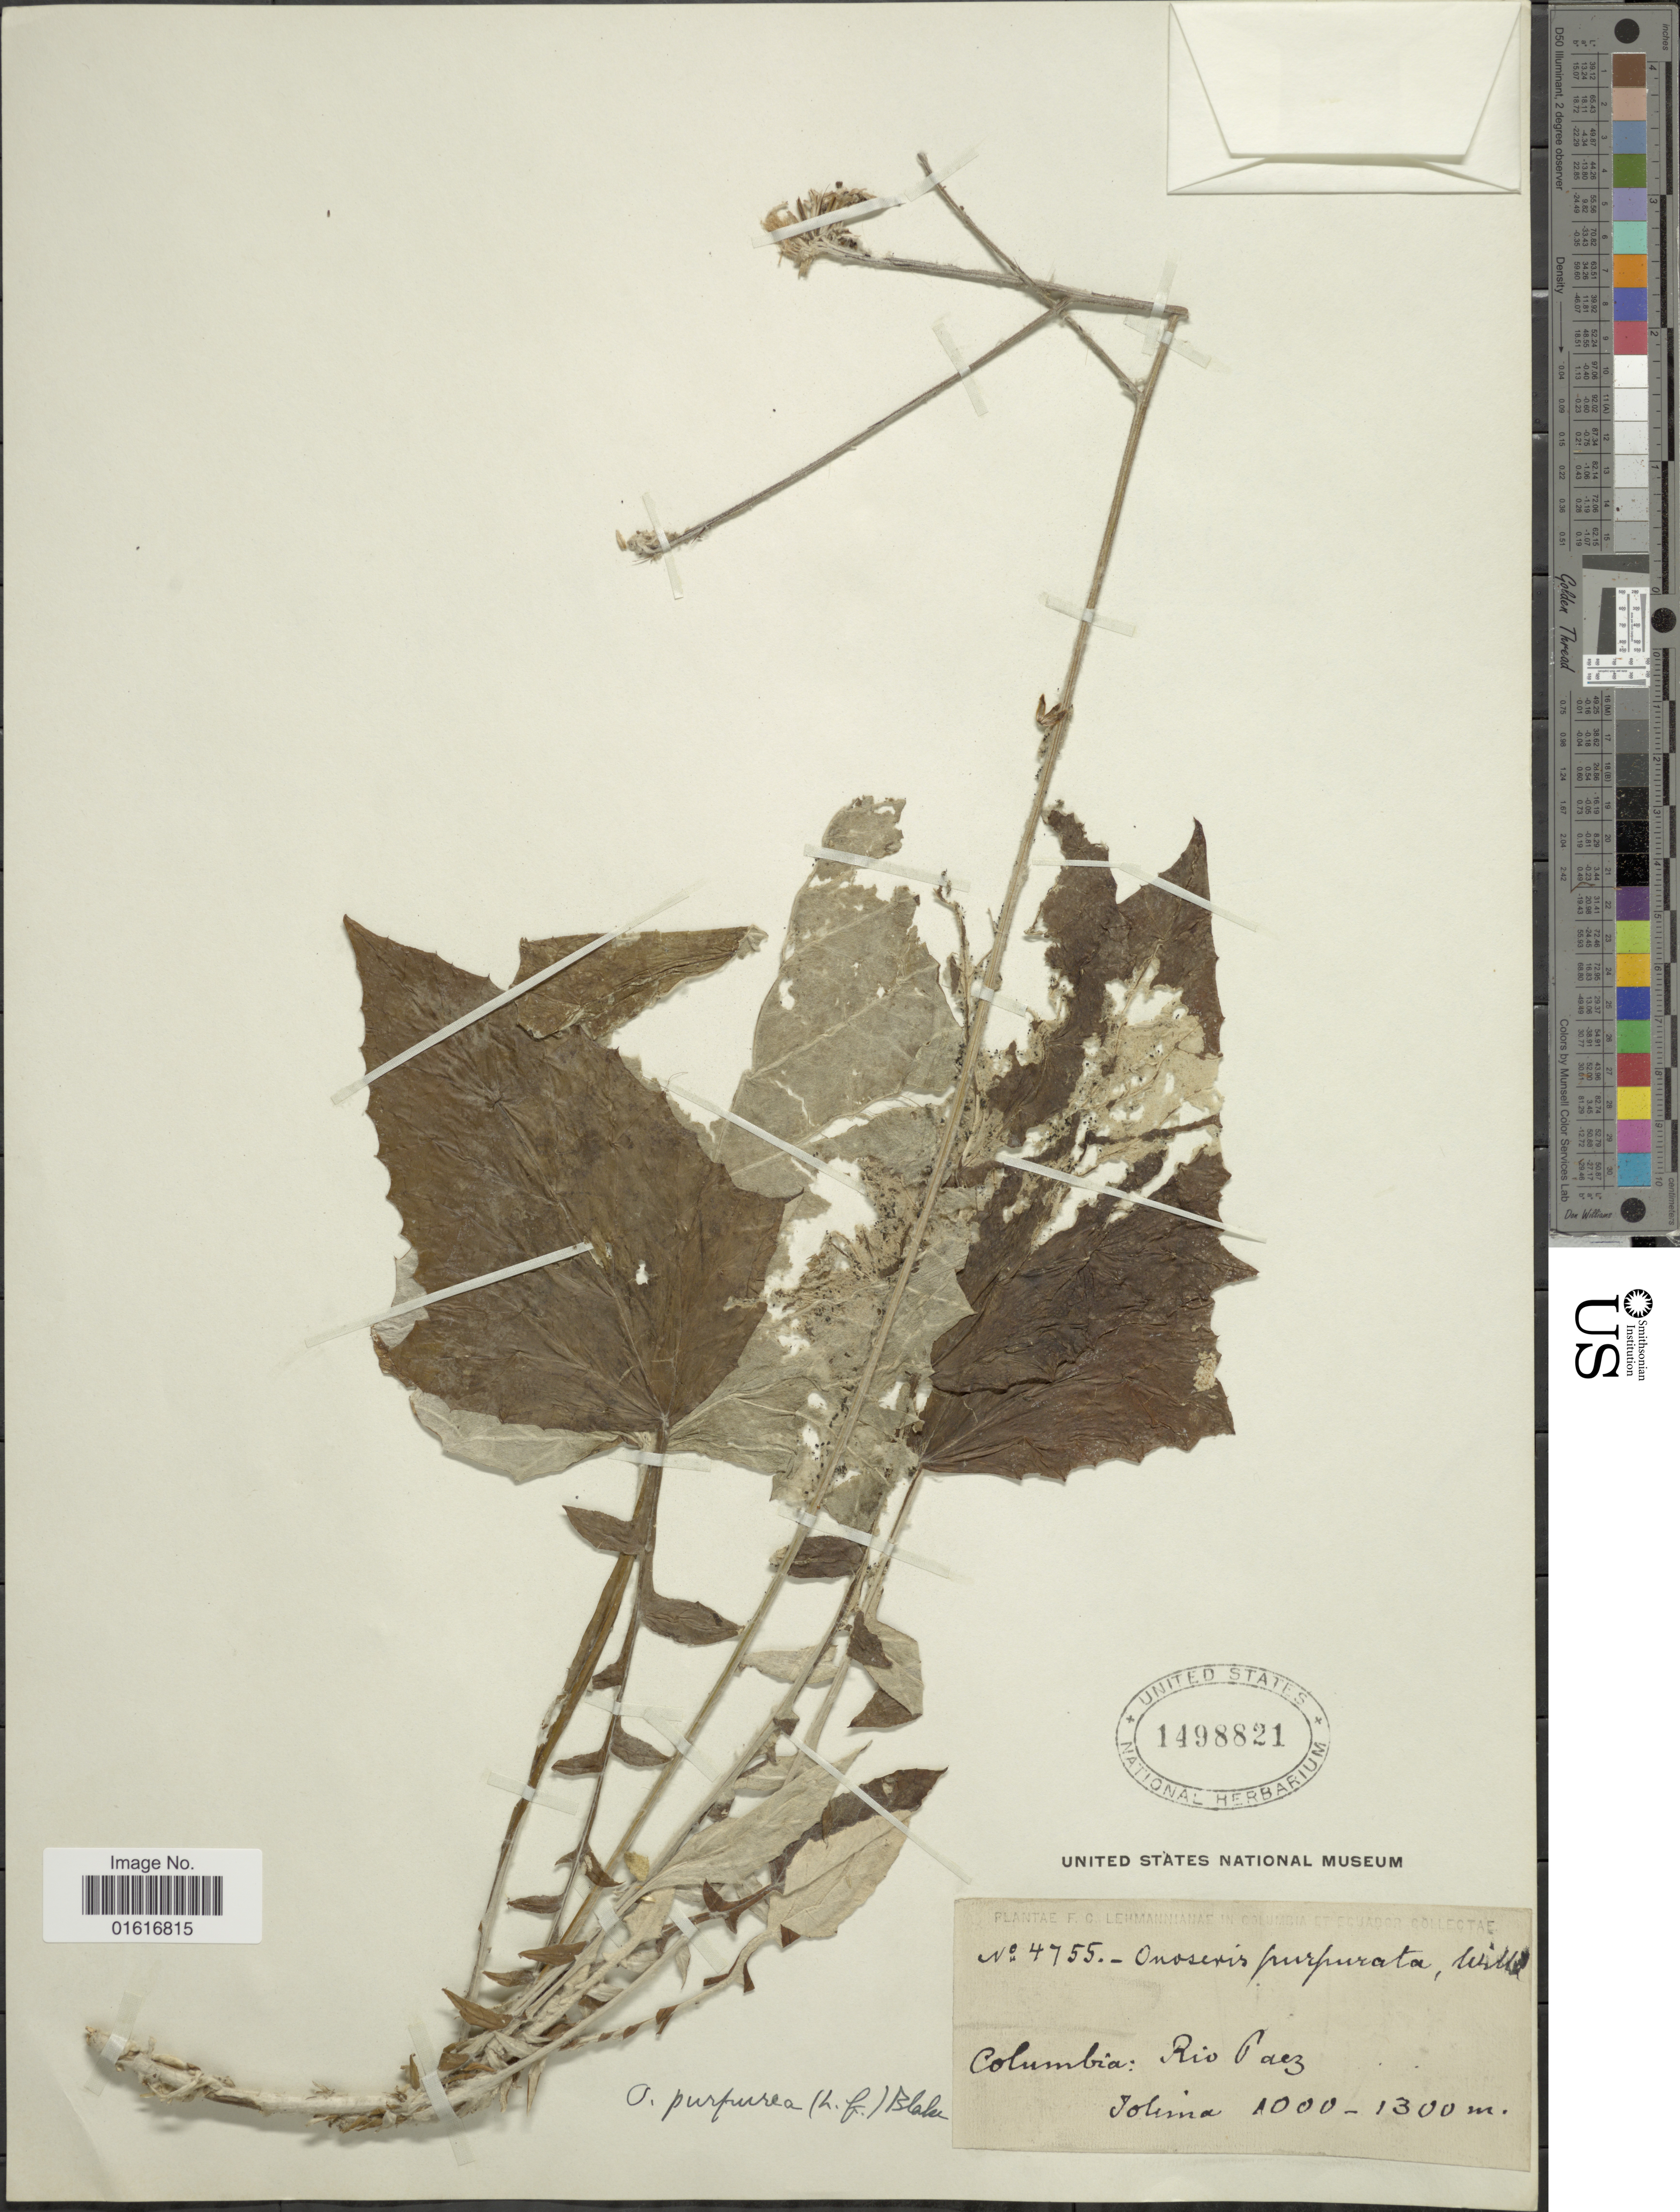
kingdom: Plantae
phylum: Tracheophyta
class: Magnoliopsida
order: Asterales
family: Asteraceae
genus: Onoseris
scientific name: Onoseris purpurea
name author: (L. f.) S.F. Blake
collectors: F. C. Lehmann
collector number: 4755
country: Colombia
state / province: Tolima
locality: Rio Paez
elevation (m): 1000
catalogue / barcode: US 1498821